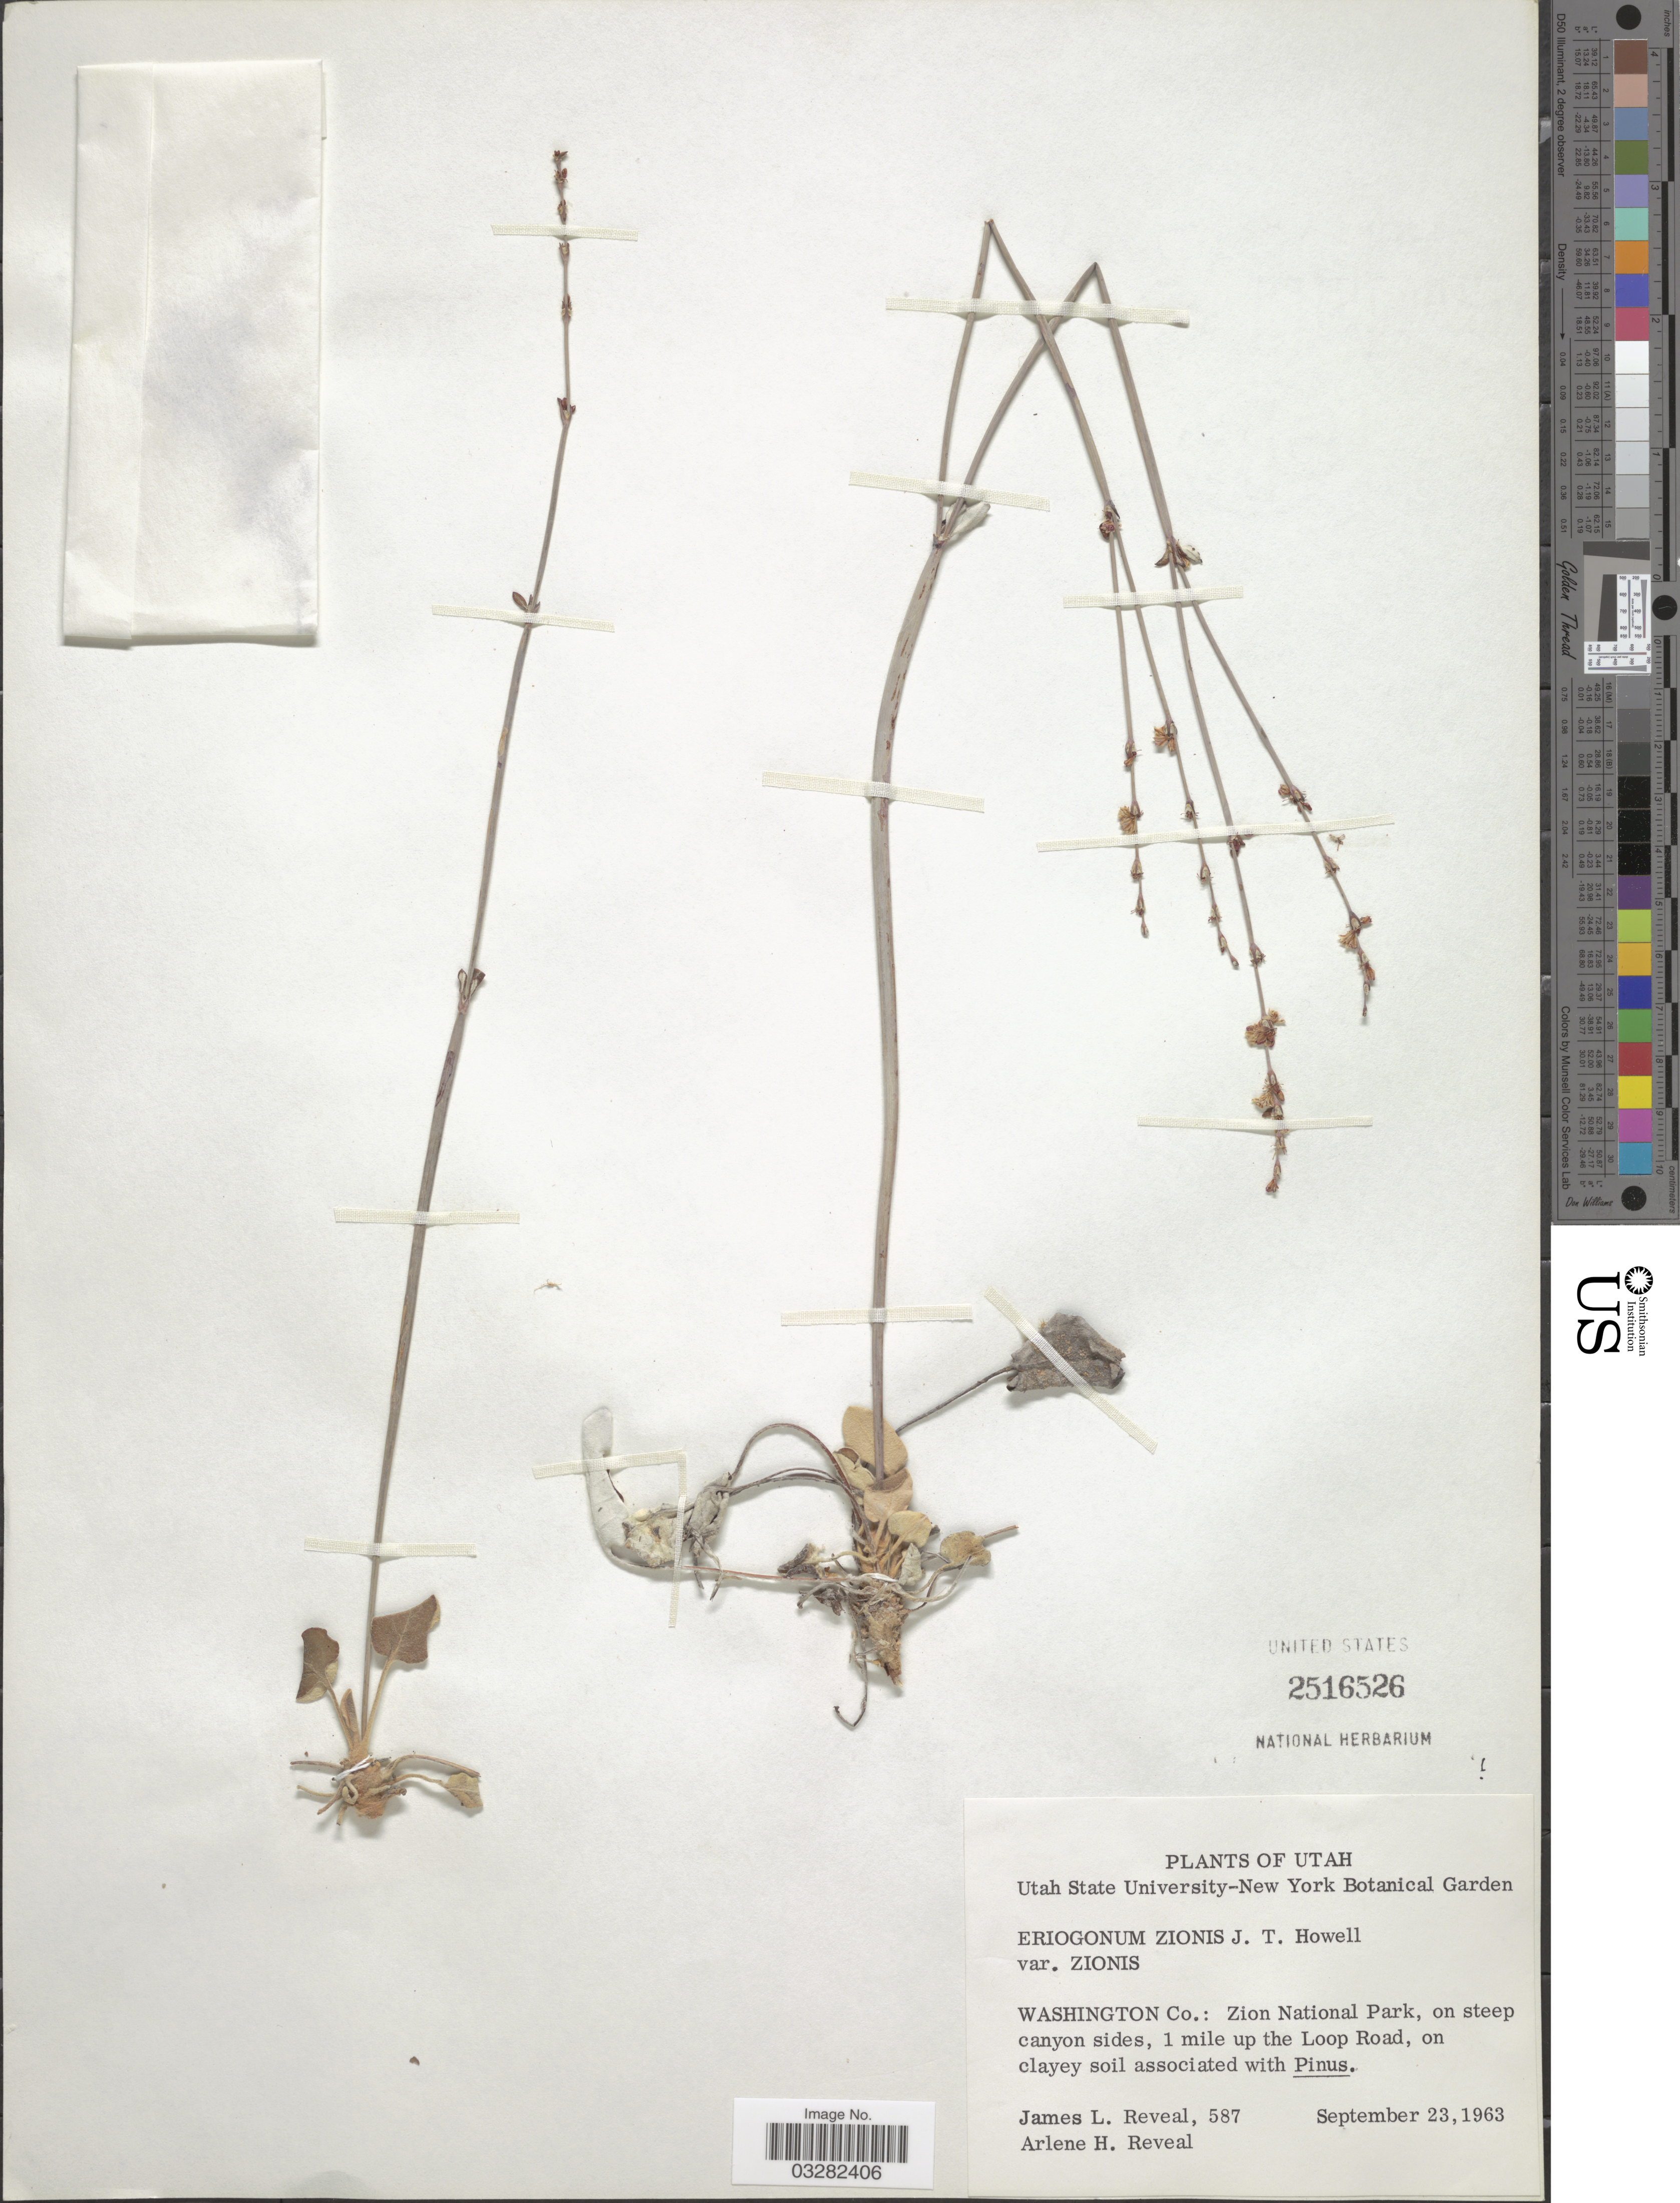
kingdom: Plantae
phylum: Tracheophyta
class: Magnoliopsida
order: Caryophyllales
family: Polygonaceae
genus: Eriogonum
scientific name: Eriogonum zionis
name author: J.T. Howell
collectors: J. L. Reveal & A. H. Reveal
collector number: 587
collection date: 1963-09-23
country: United States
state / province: Utah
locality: Washington Co.: Zion National Park, on steep canyon sides, 1 mile up the Loop Road.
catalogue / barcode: US 2516526